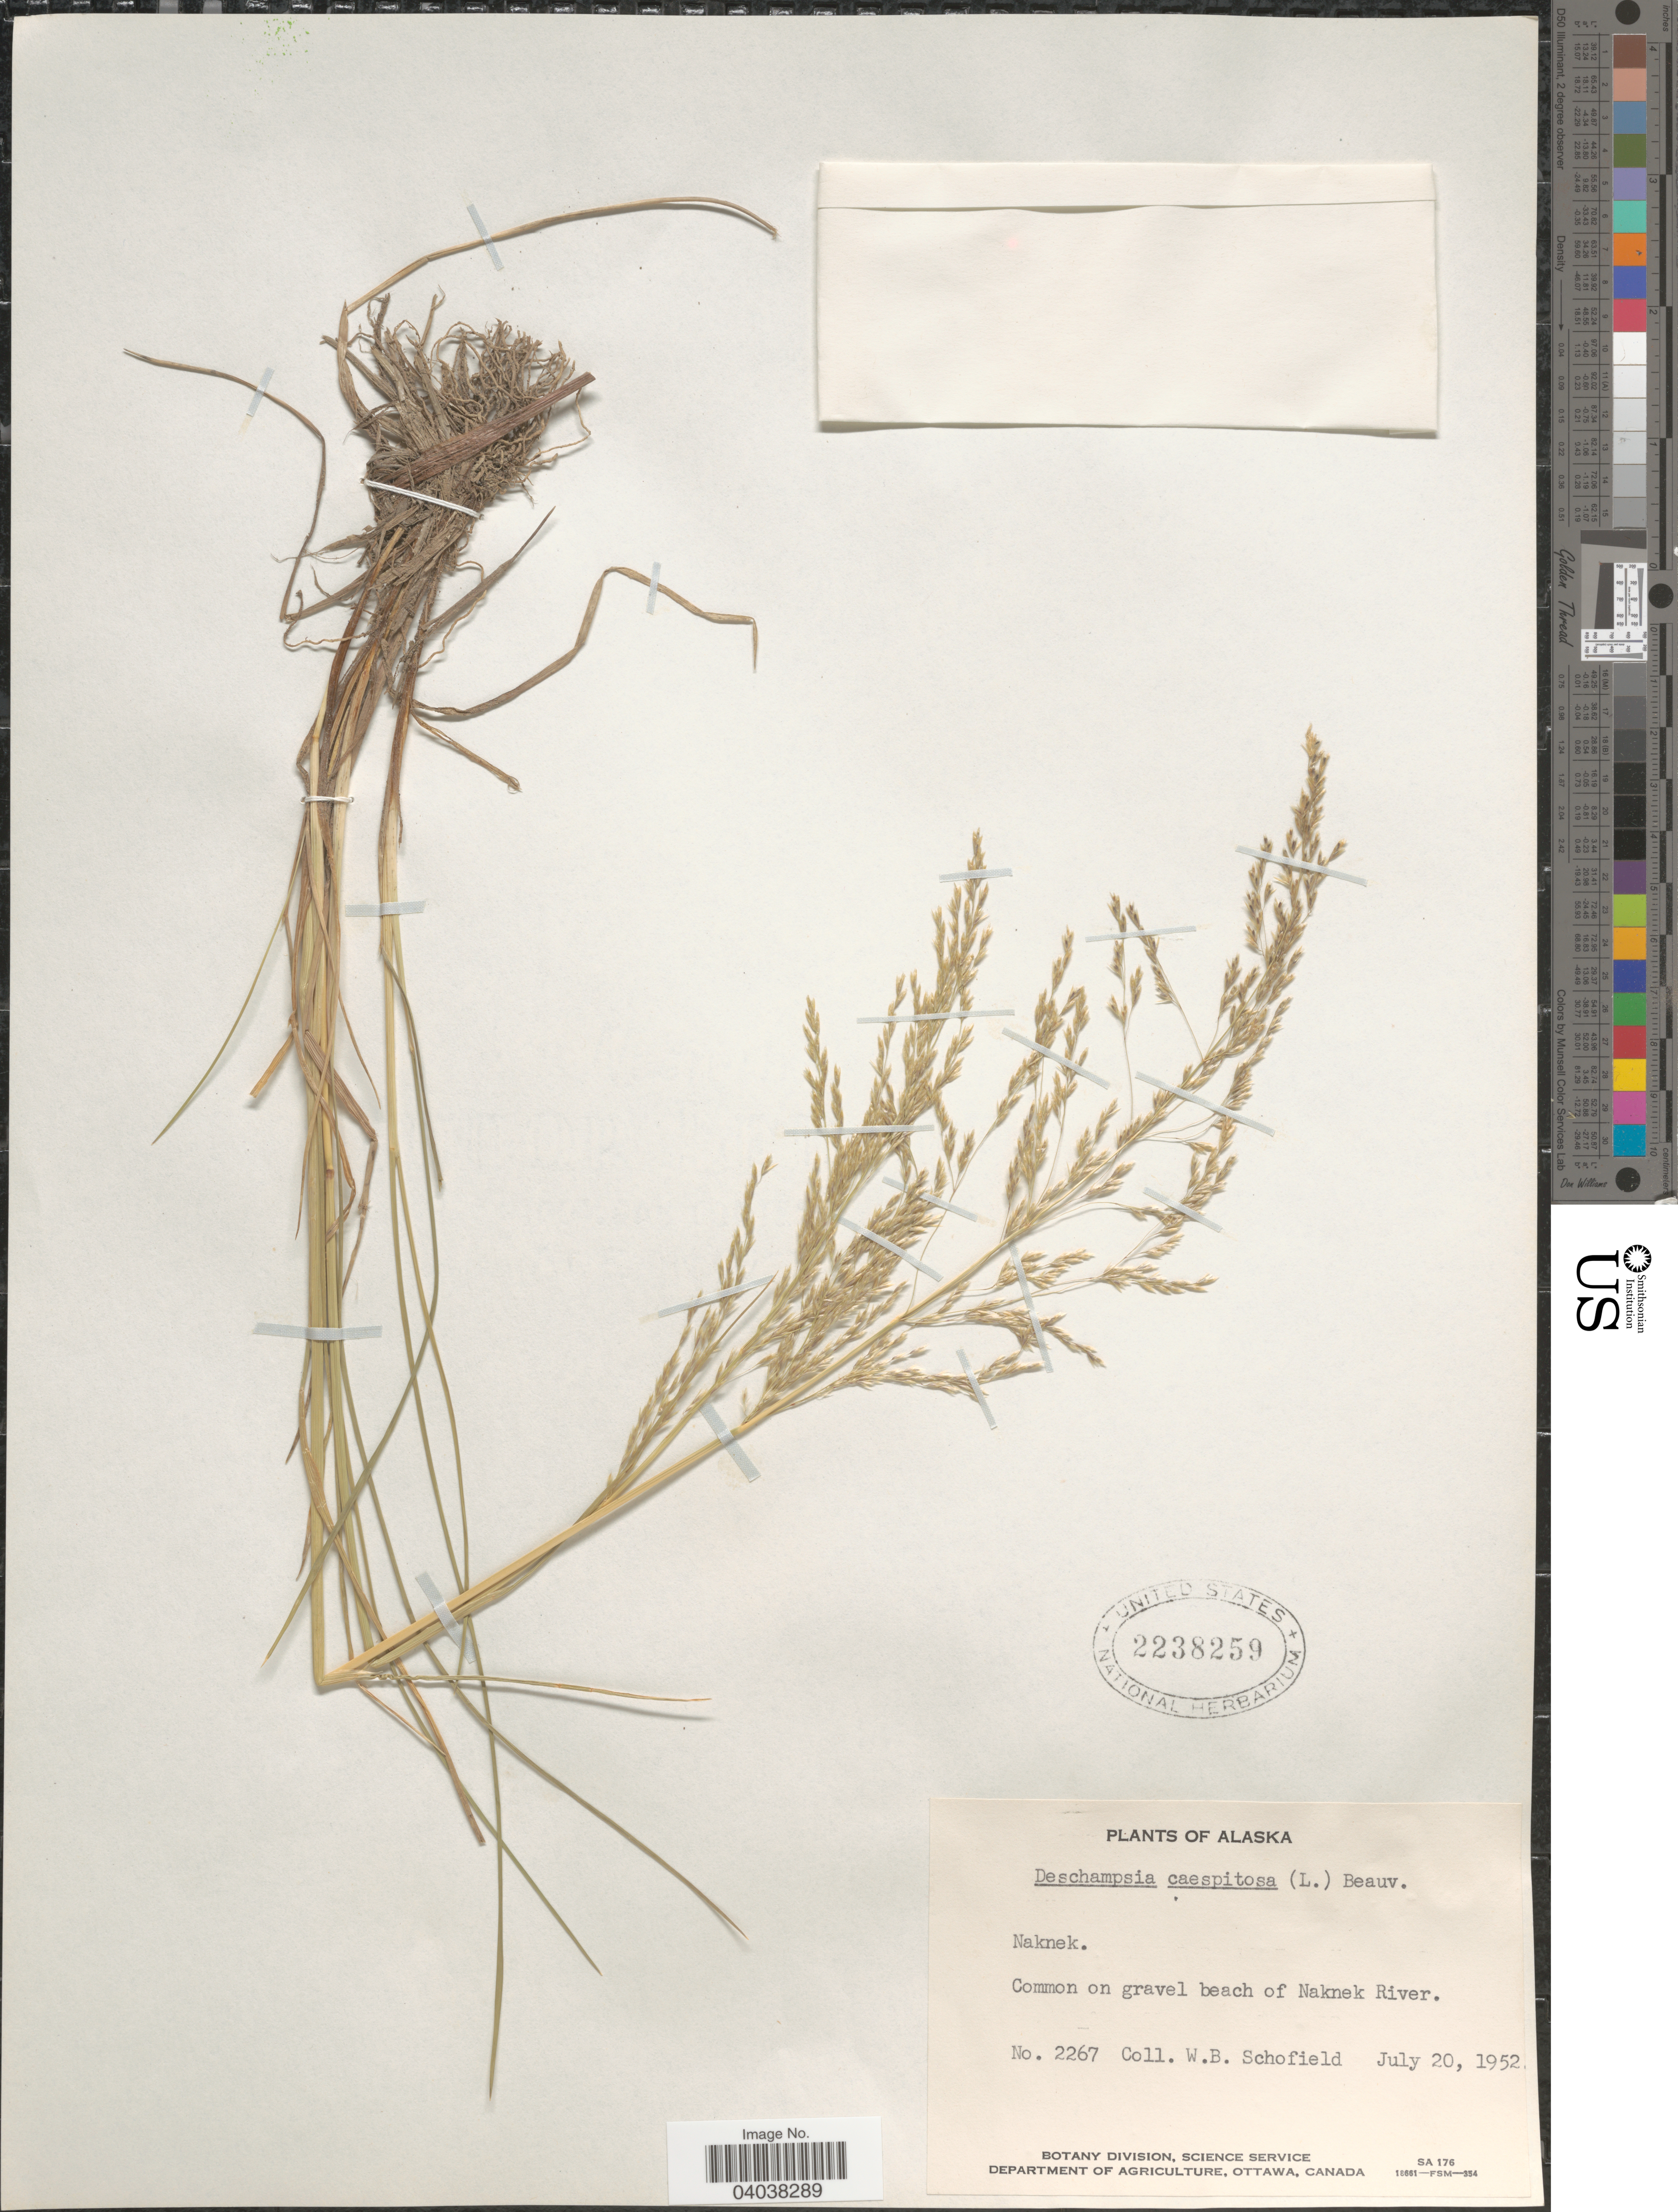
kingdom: Plantae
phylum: Tracheophyta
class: Liliopsida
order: Poales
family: Poaceae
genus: Deschampsia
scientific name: Deschampsia cespitosa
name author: (L.) P. Beauv.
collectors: W. Schofield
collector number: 2267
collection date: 1952-07-20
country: United States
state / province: Alaska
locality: Naknek. Common on gravel beach of Naknek River.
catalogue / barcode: US 2238259